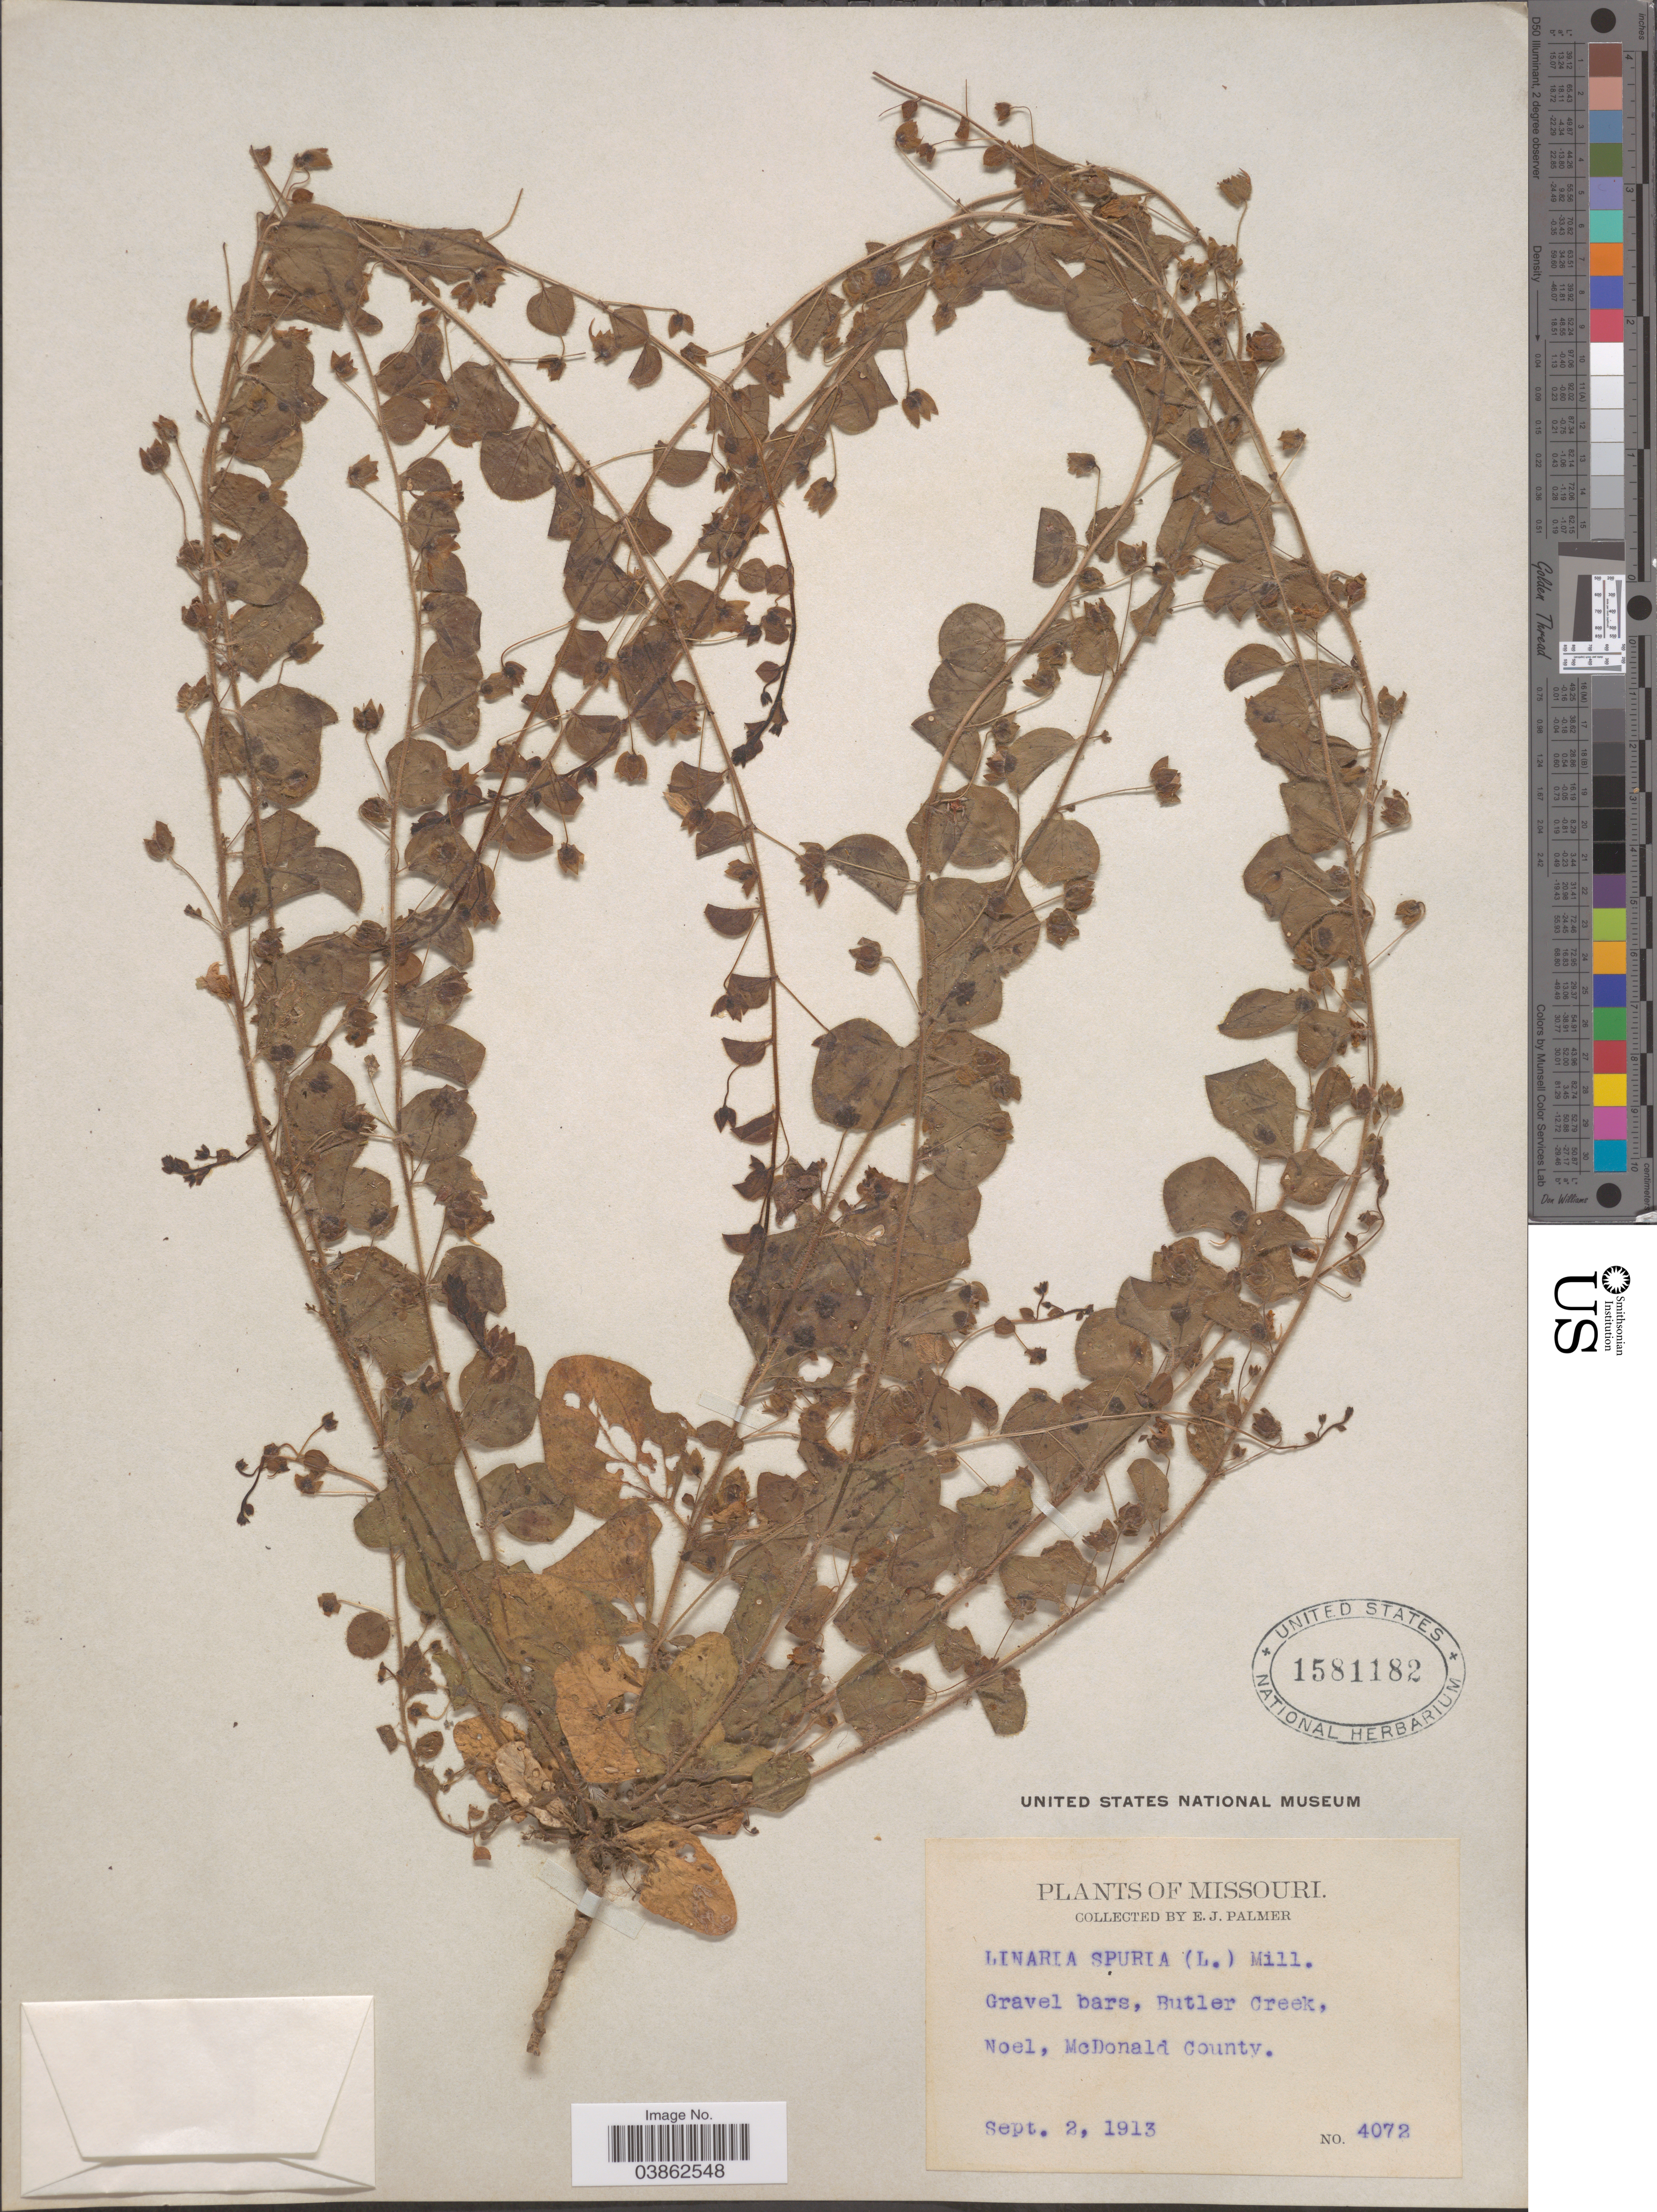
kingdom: Plantae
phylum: Tracheophyta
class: Magnoliopsida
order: Lamiales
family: Plantaginaceae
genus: Kickxia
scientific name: Kickxia spuria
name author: (L.) Dumort.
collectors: E. J. Palmer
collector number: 4072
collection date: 1913-09-02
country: United States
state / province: Missouri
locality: Butler Creek, Noel, McDonald County.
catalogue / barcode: US 1581182